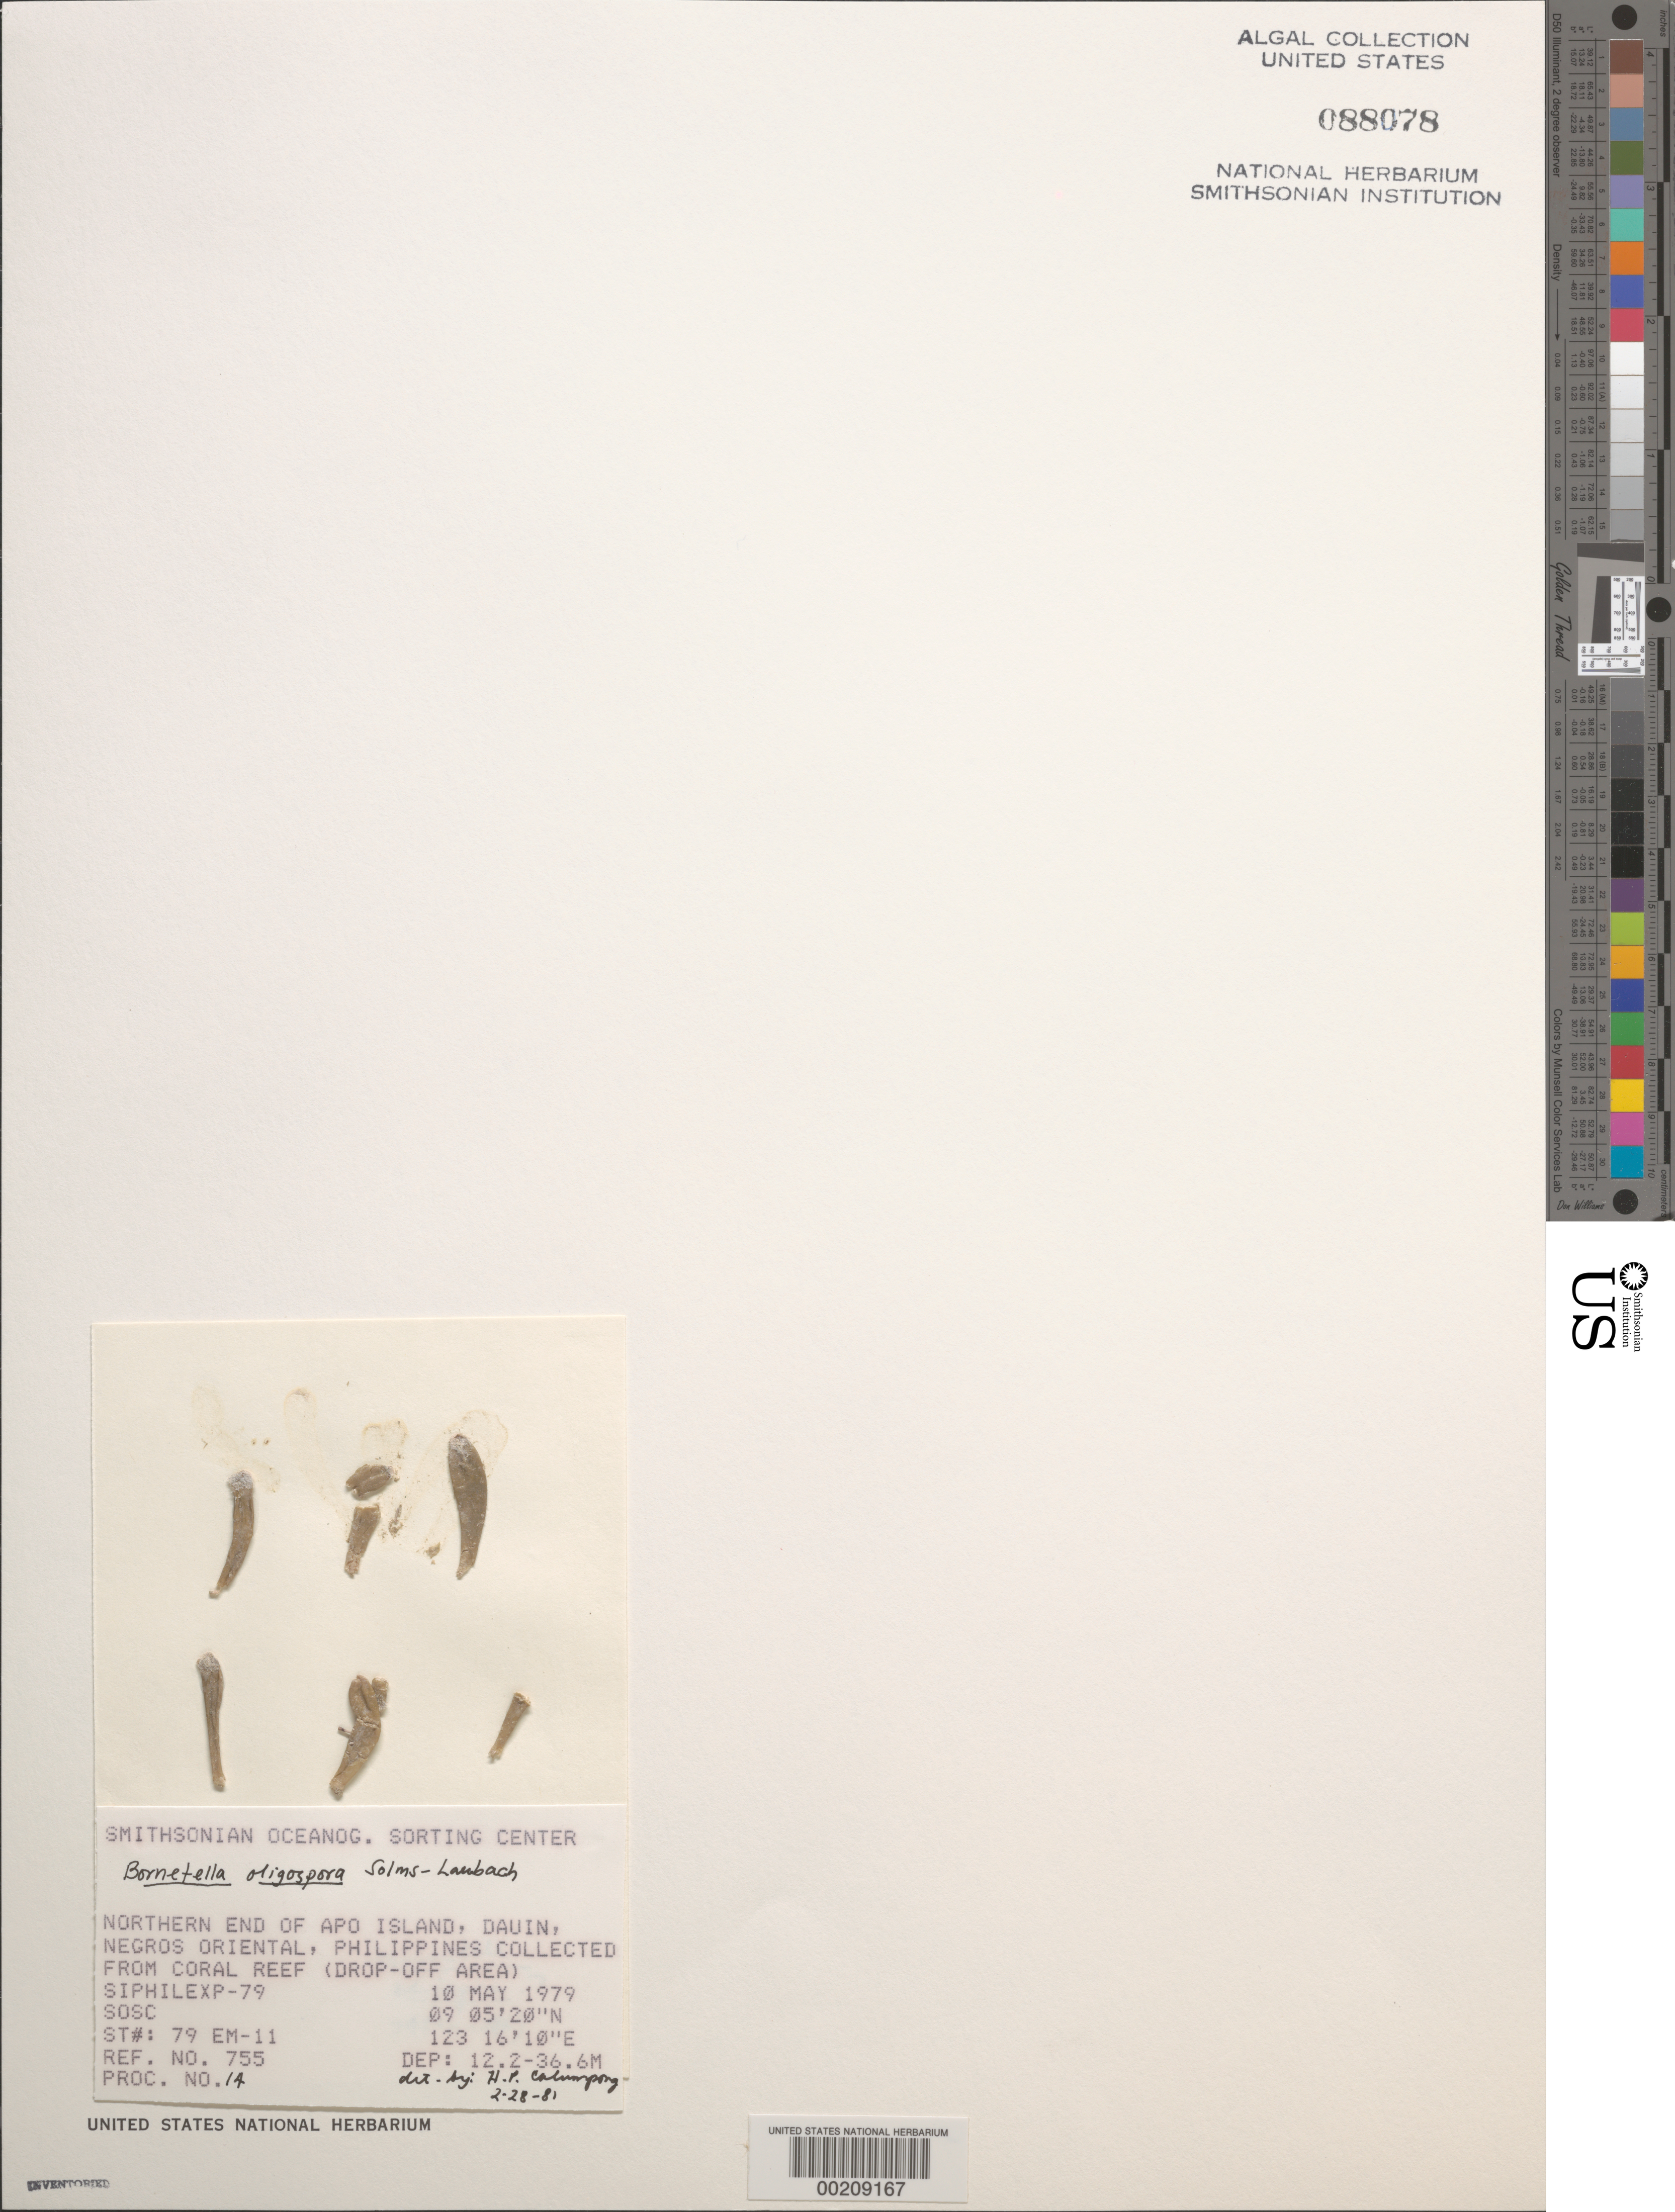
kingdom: Plantae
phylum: Chlorophyta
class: Ulvophyceae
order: Dasycladales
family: Dasycladaceae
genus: Bornetella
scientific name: Bornetella oligospora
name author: Solms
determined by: Calumpong, H. P.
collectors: SOSC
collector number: Station 79 Em-11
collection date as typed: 10 May 1979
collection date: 1979-05-10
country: Philippines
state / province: Central Visayas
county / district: Negros Oriental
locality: Apo island, dauin, negros oriental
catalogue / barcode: US 88078